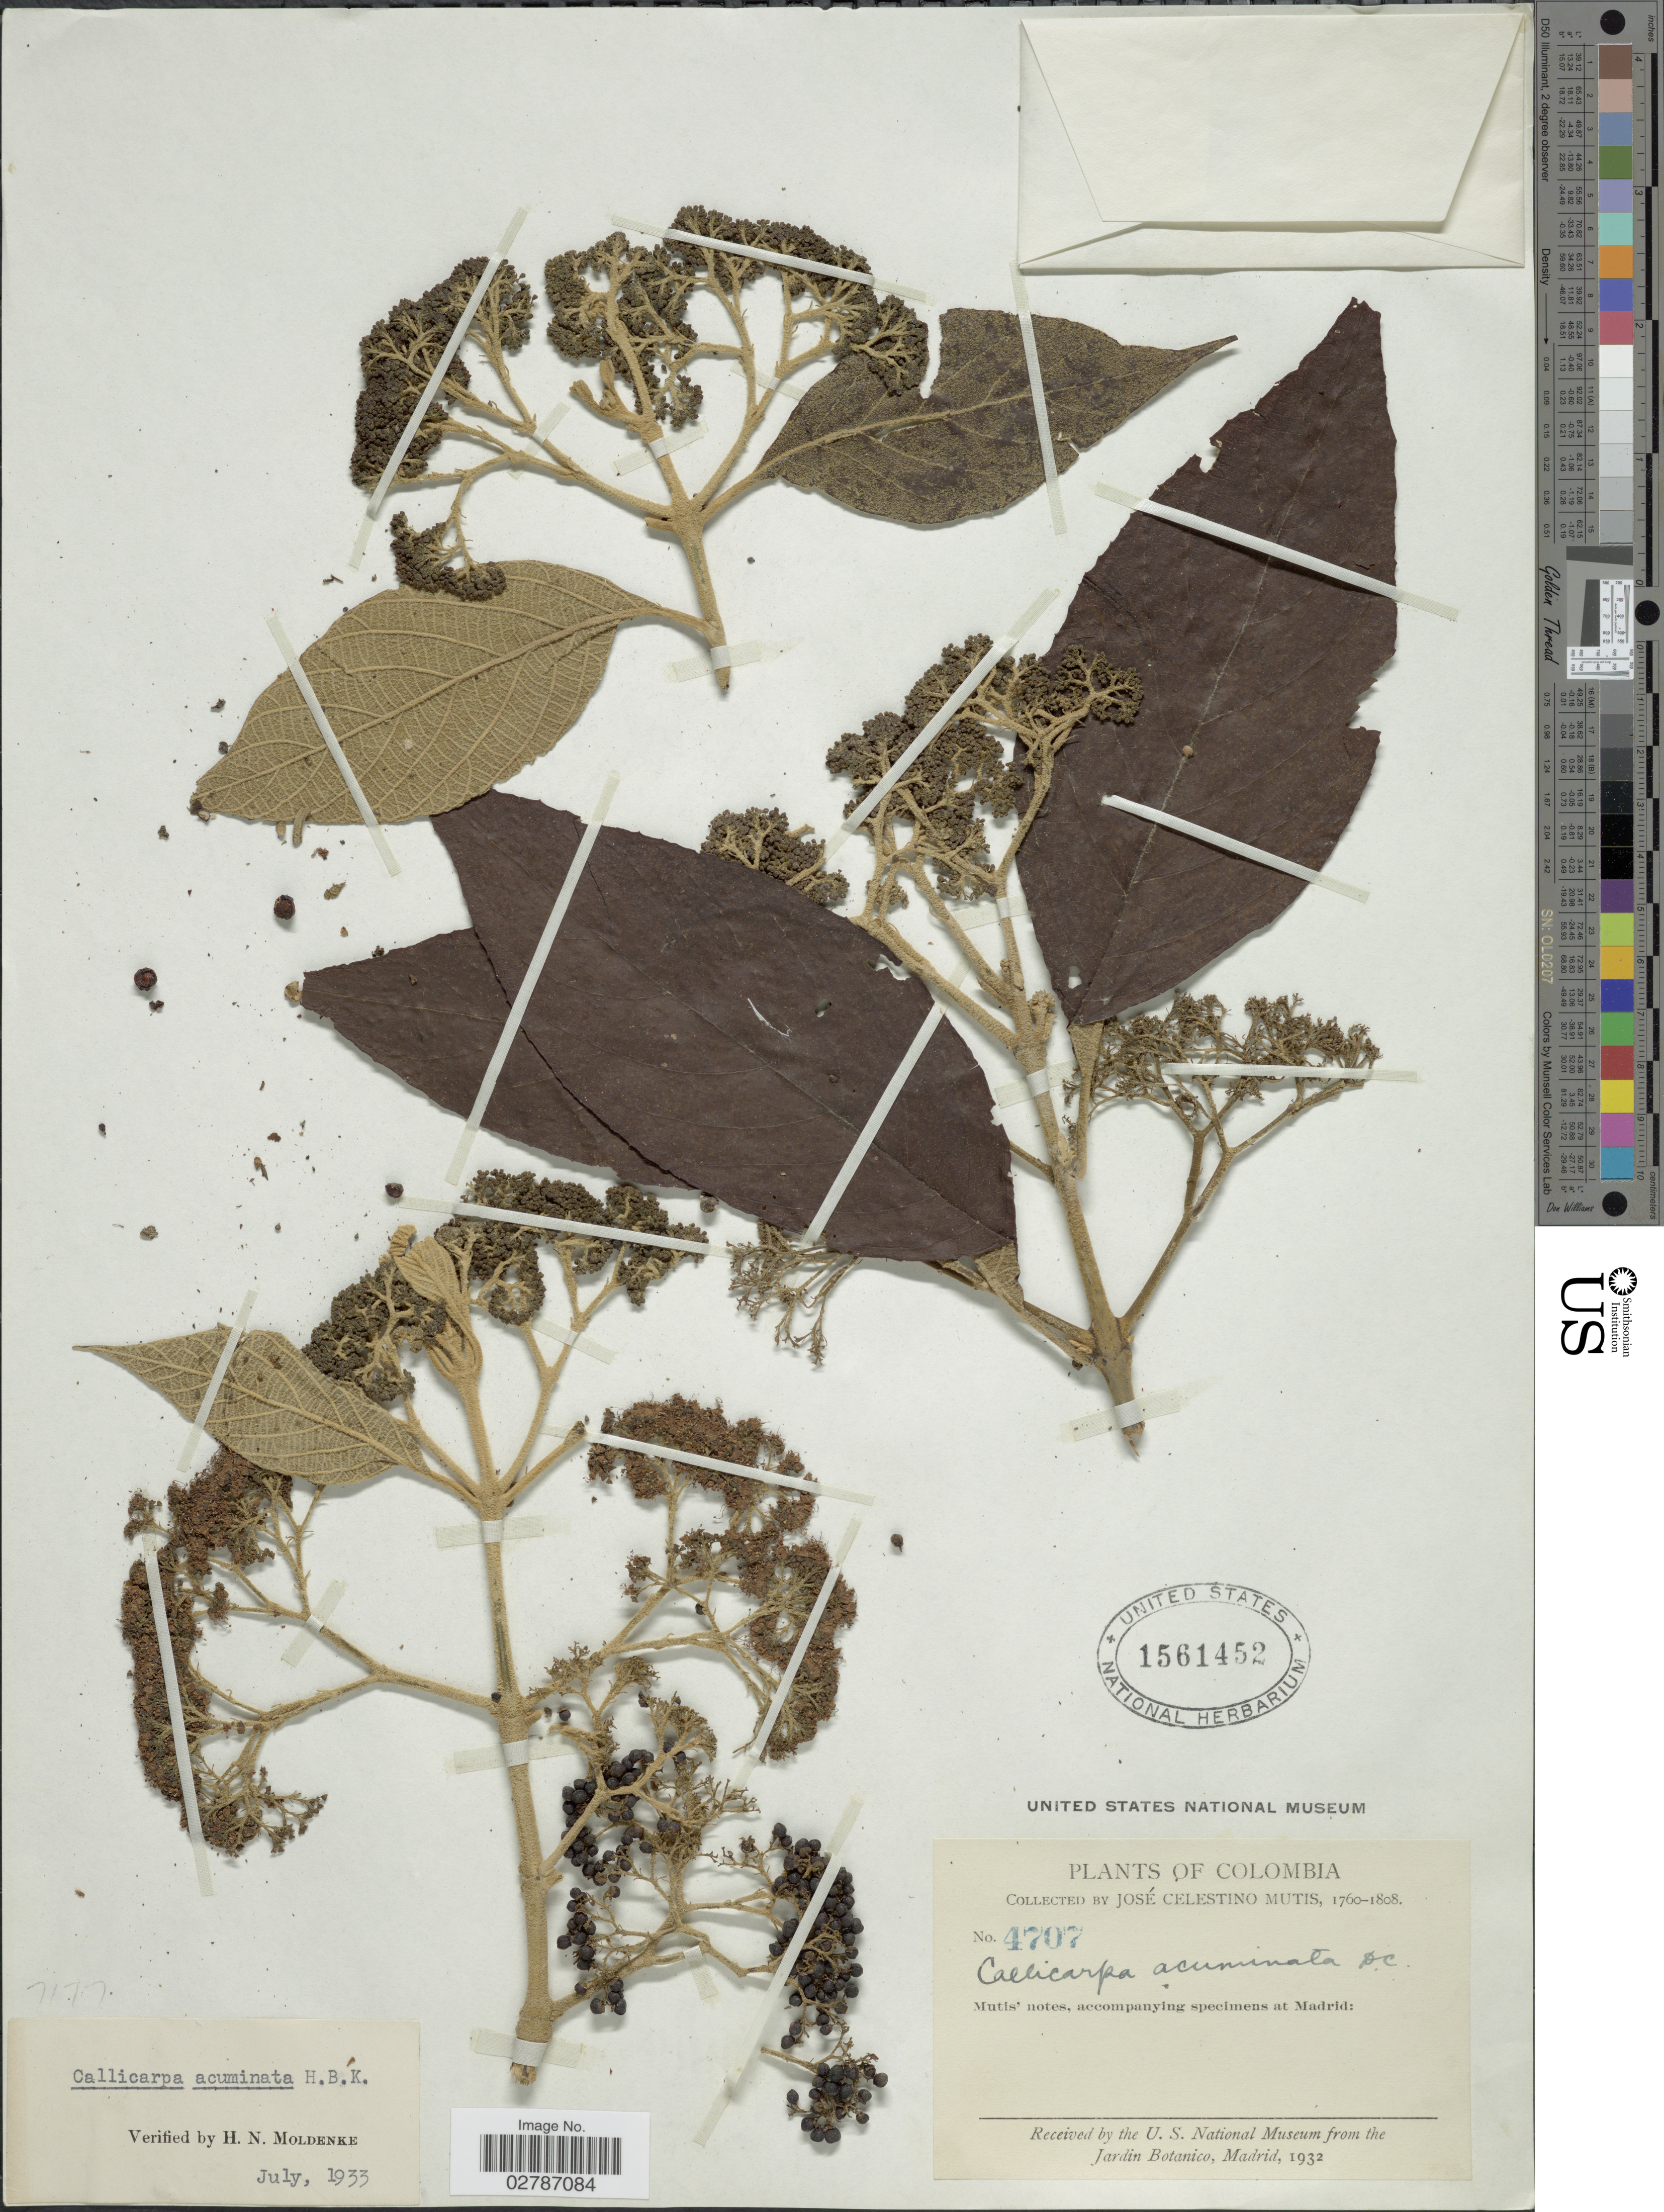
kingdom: Plantae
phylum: Tracheophyta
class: Magnoliopsida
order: Lamiales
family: Lamiaceae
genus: Callicarpa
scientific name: Callicarpa acuminata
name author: Kunth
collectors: J. C. B. Mutis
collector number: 4707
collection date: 1760/1808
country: Colombia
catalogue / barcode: US 1561452